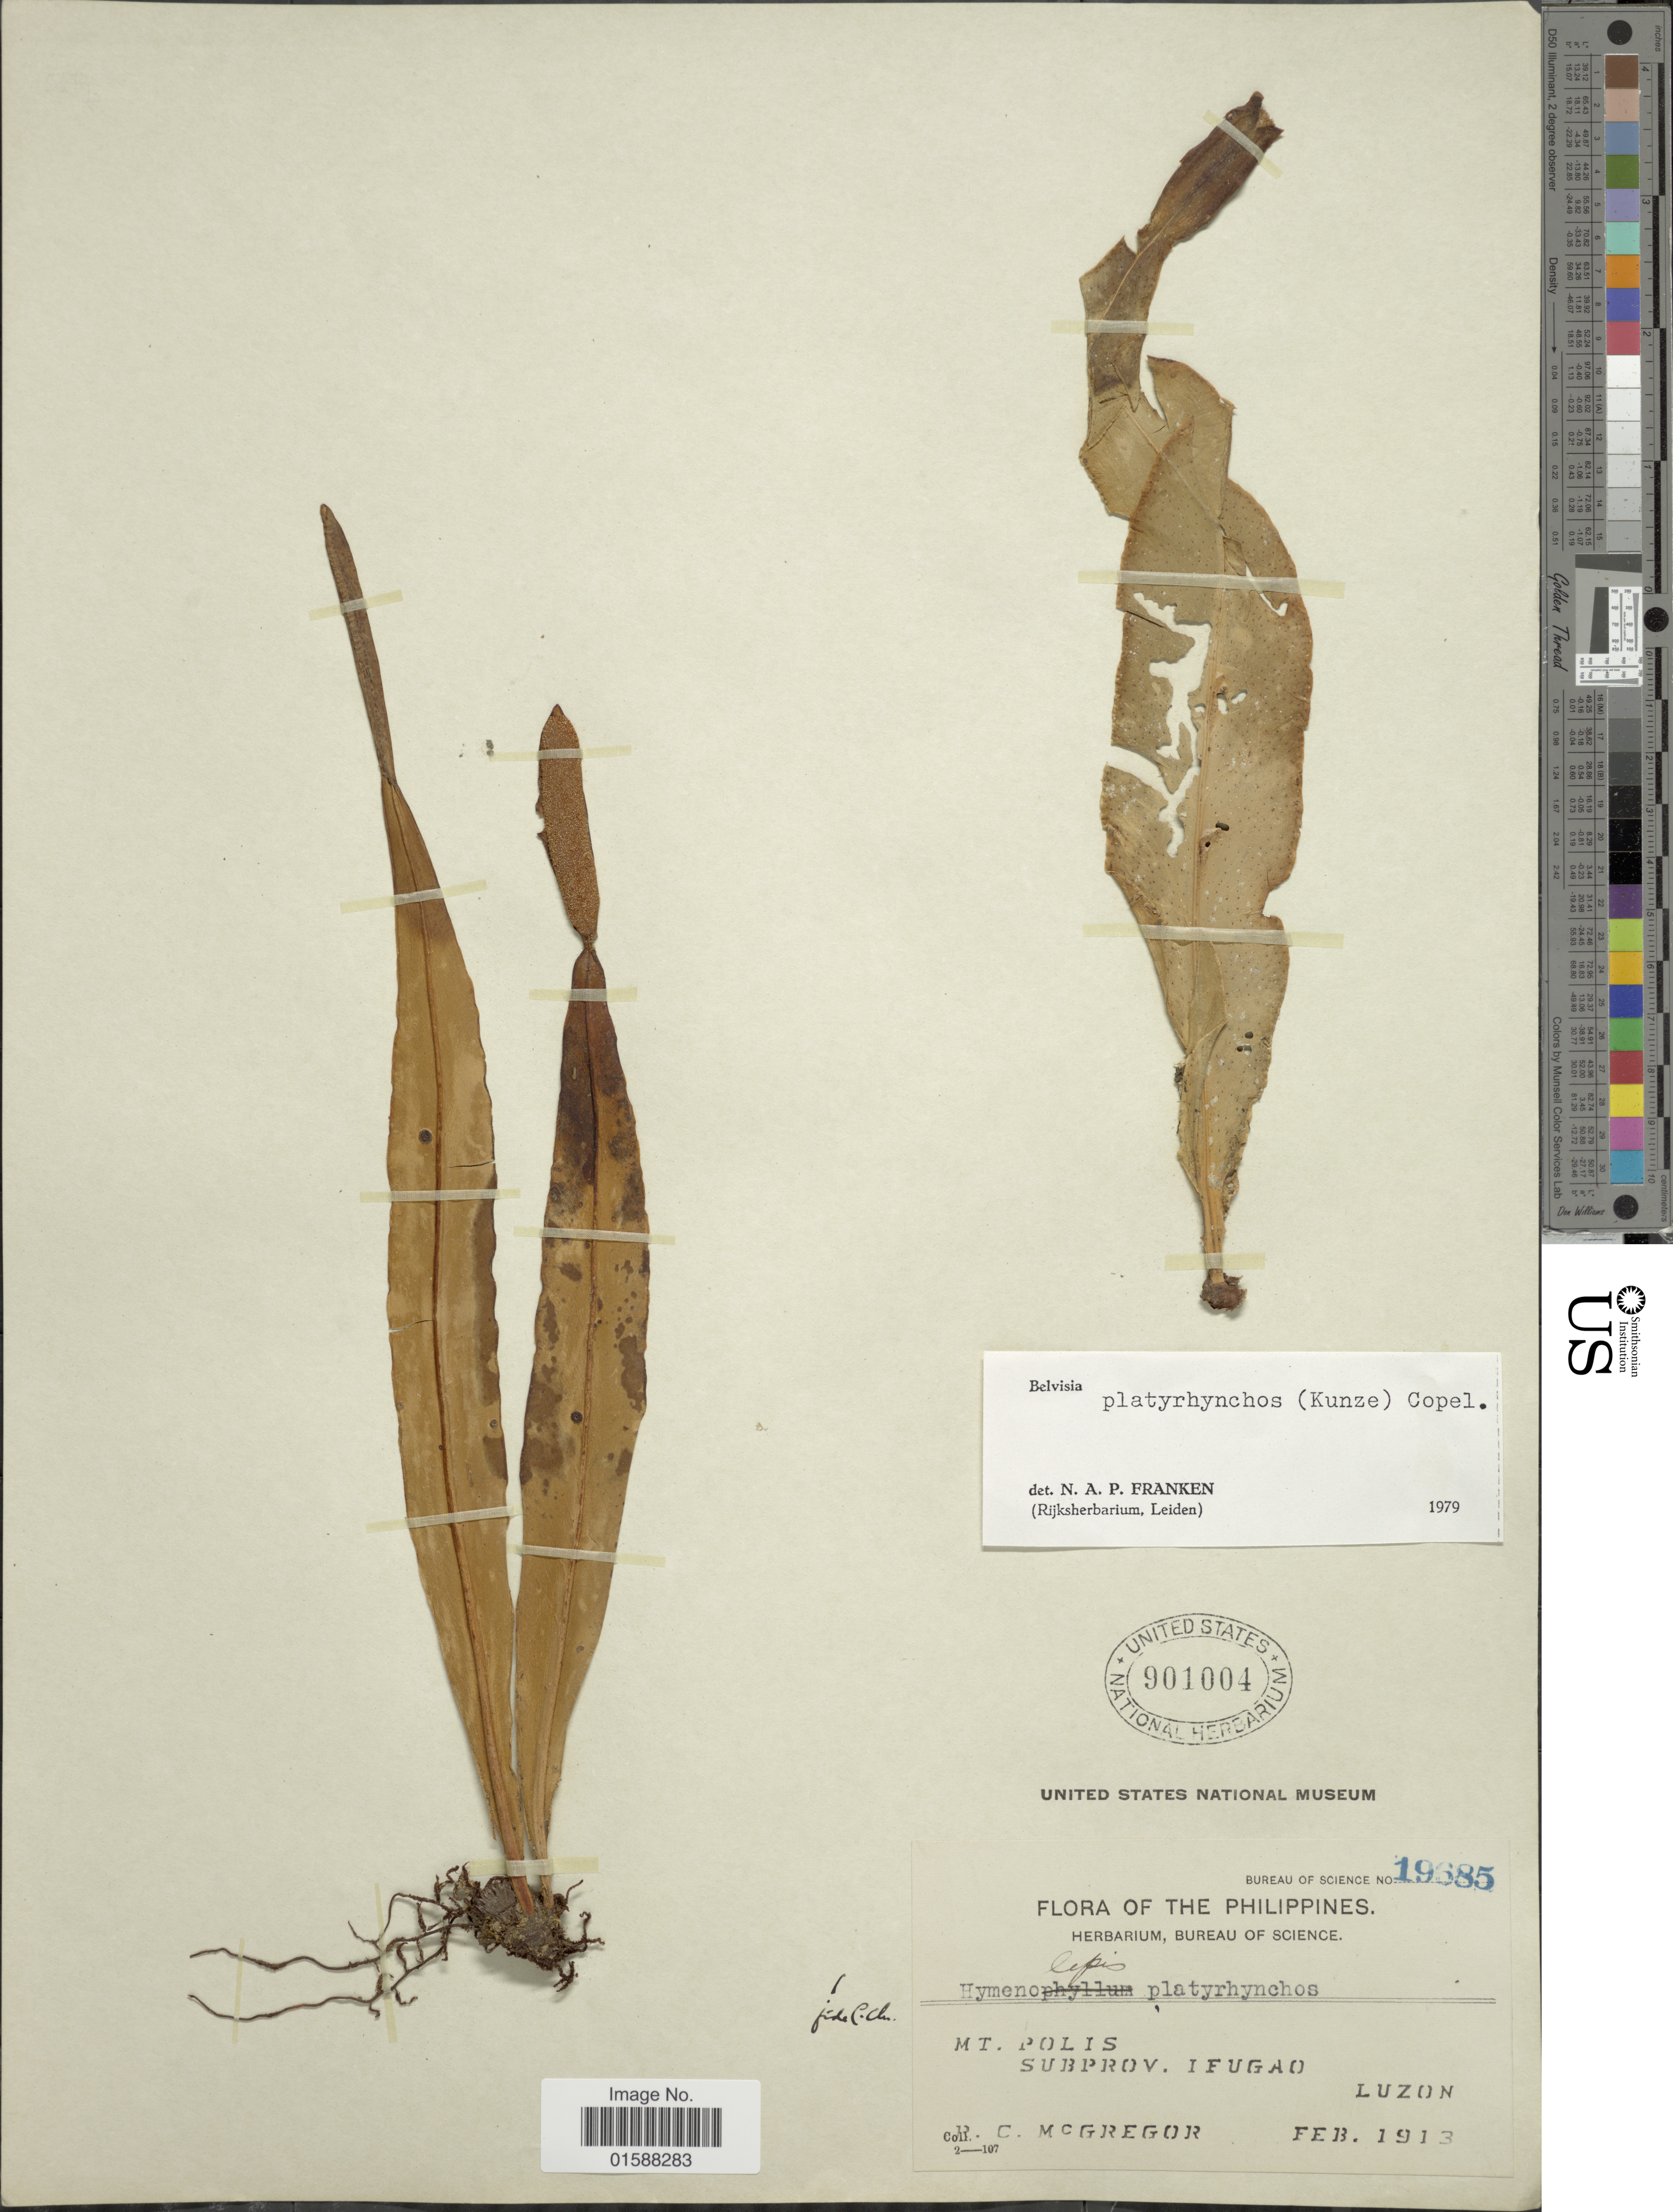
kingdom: Plantae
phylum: Tracheophyta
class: Polypodiopsida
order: Polypodiales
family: Polypodiaceae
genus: Lepisorus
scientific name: Lepisorus platyrhynchos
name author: (J. Sm. ex Kunze) Li S. Wang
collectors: R. C. McGregor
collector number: Bureau of Science 19685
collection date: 1913-02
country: Philippines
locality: Mt. Polis. Subprov. Ifugao, Luzon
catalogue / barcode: US 901004